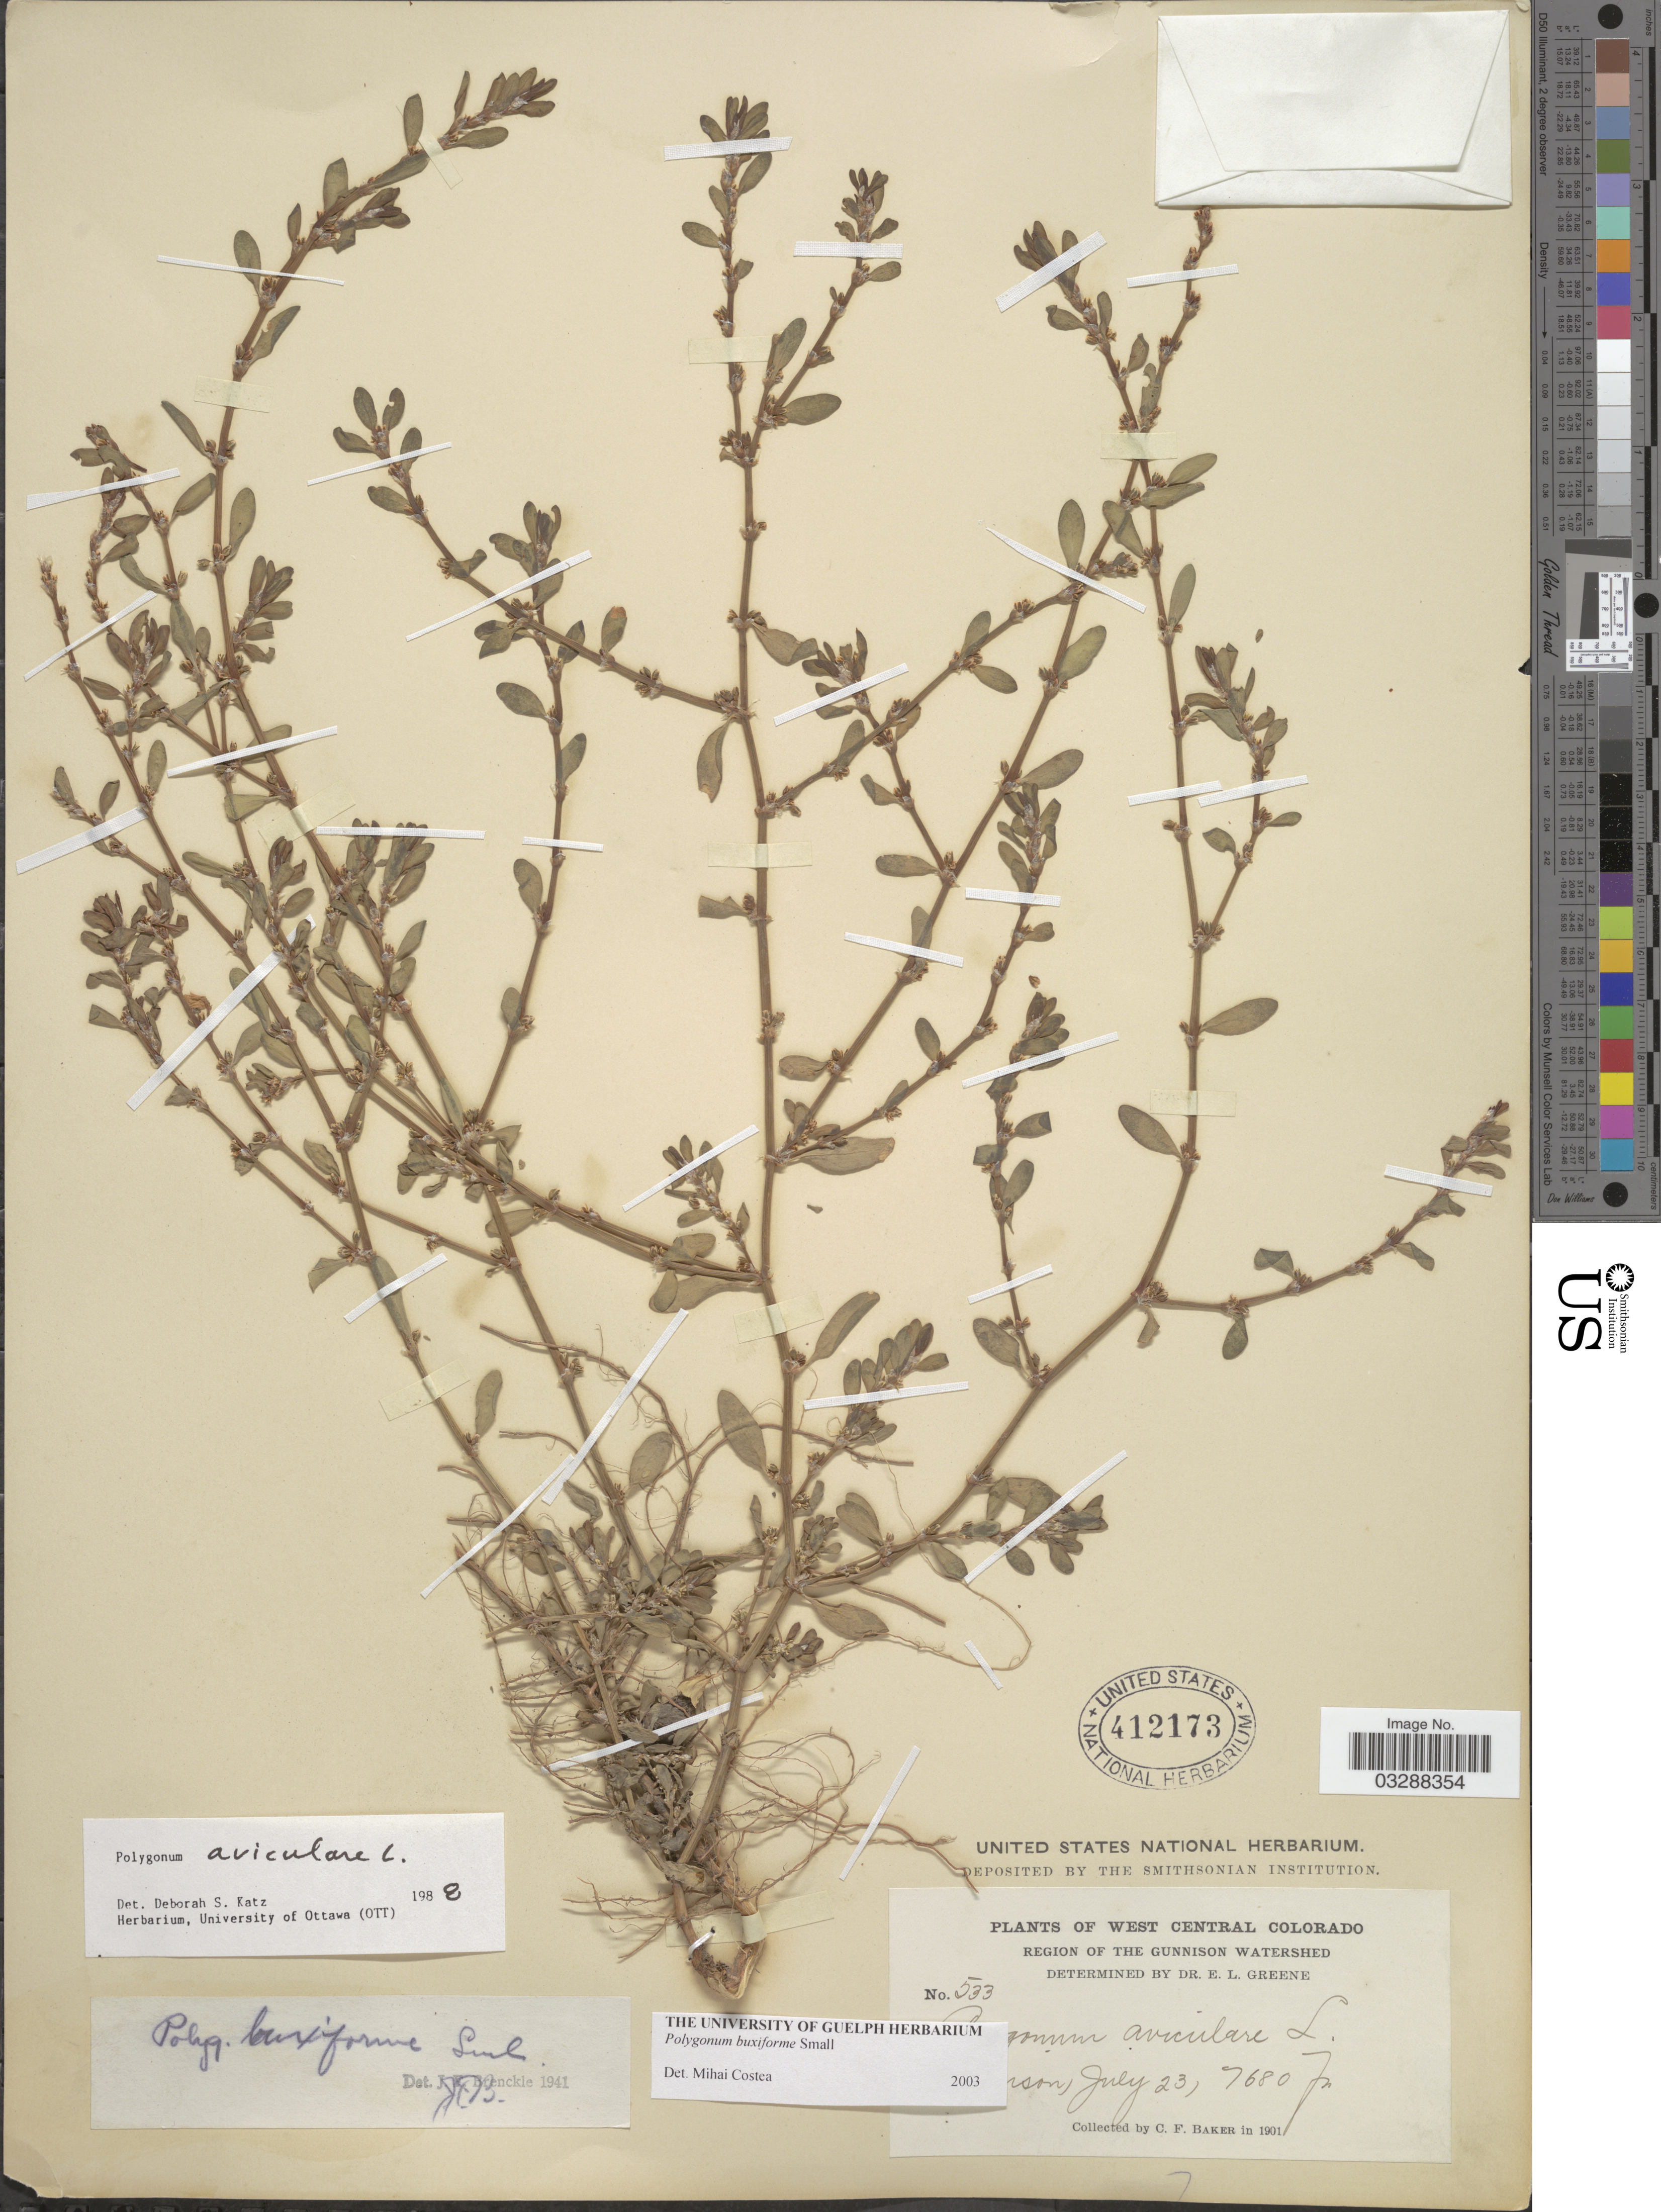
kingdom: Plantae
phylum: Tracheophyta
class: Magnoliopsida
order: Caryophyllales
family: Polygonaceae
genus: Polygonum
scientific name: Polygonum buxiforme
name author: Small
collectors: C. F. Baker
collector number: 533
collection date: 1901-07-23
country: United States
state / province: Colorado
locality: West Central Colorado, Region of the Gunnison Watershed, [illegible text]son.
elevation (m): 2341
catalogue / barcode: US 412173